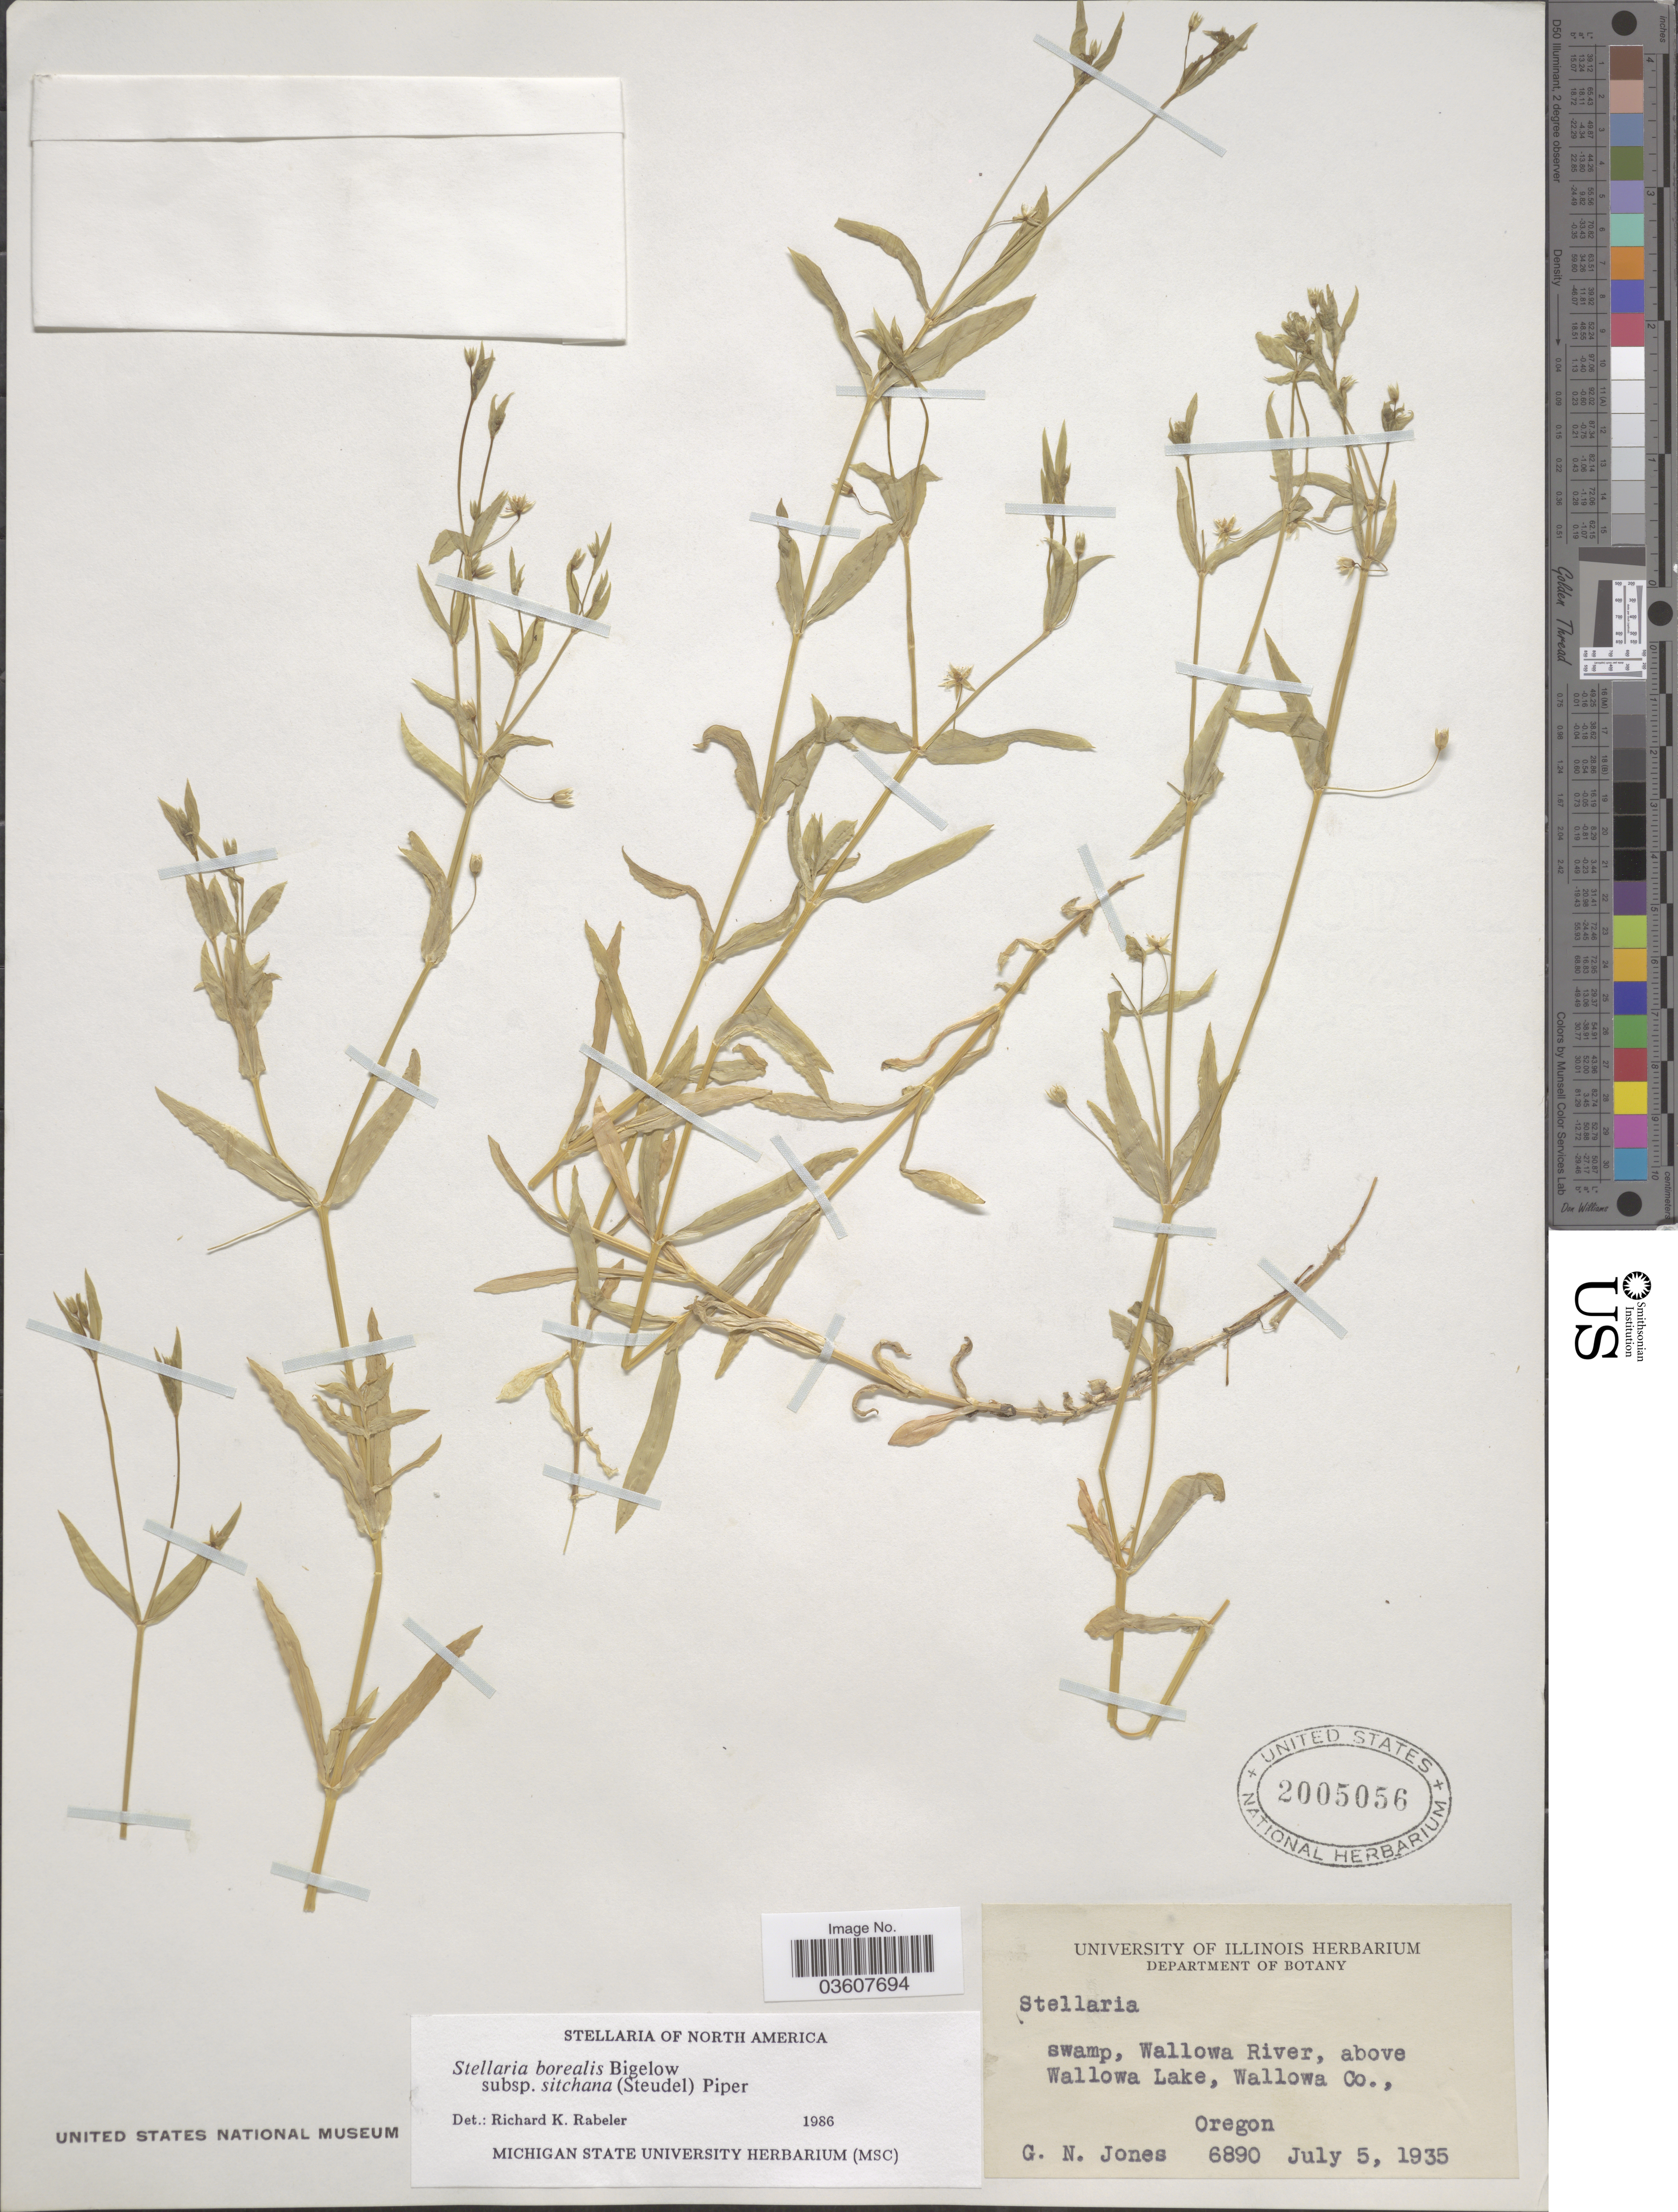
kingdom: Plantae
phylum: Tracheophyta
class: Magnoliopsida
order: Caryophyllales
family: Caryophyllaceae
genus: Stellaria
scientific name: Stellaria borealis subsp. sitchana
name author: (Steud.) Piper & Beattie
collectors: G. N. Jones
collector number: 6890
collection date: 1935-07-05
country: United States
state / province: Oregon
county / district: Wallowa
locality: Swamp, Wallowa River, above Wallowa Lake, Wallowa Co.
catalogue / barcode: US 2005056